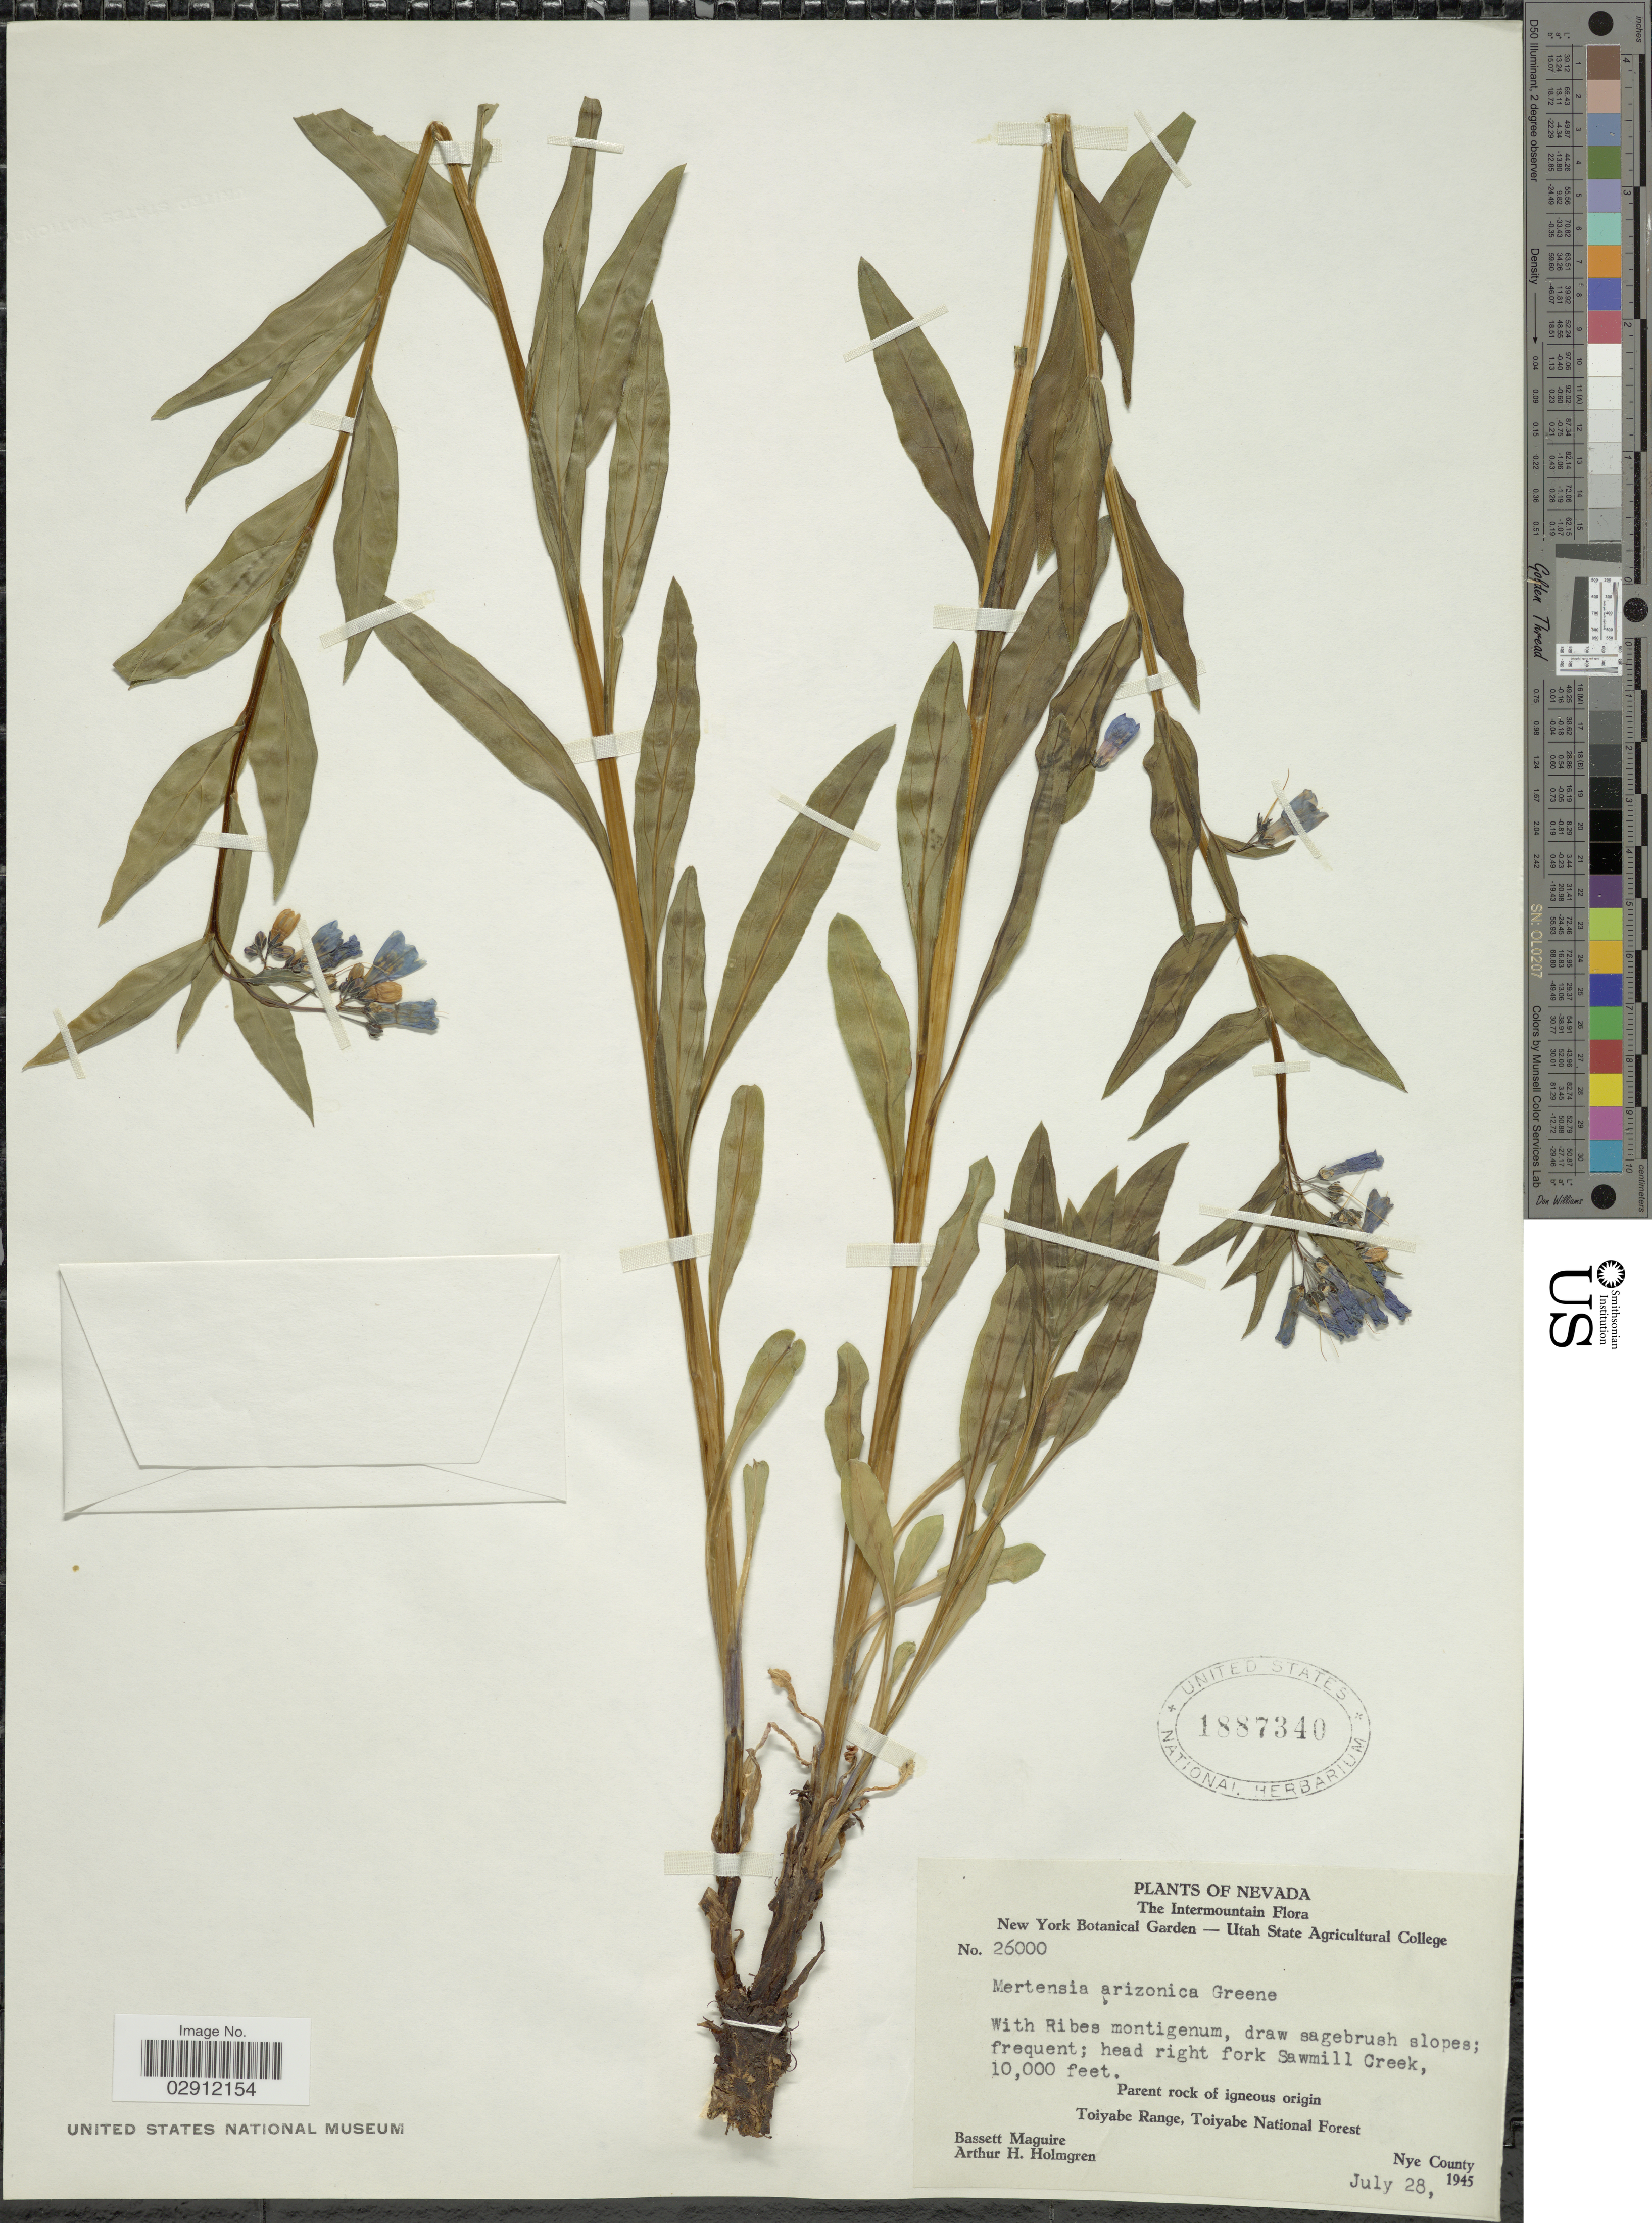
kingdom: Plantae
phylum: Tracheophyta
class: Magnoliopsida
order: Boraginales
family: Boraginaceae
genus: Mertensia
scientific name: Mertensia arizonica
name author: Greene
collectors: B. Maguire & A. H. Holmgren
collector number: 26000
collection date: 1945-07-28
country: United States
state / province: Nevada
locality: The Intermountain. Head right fork Sawmill Creek. Toiyabe Range, Toiyabe National Forest. Nye County.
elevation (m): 3048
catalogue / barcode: US 1887340